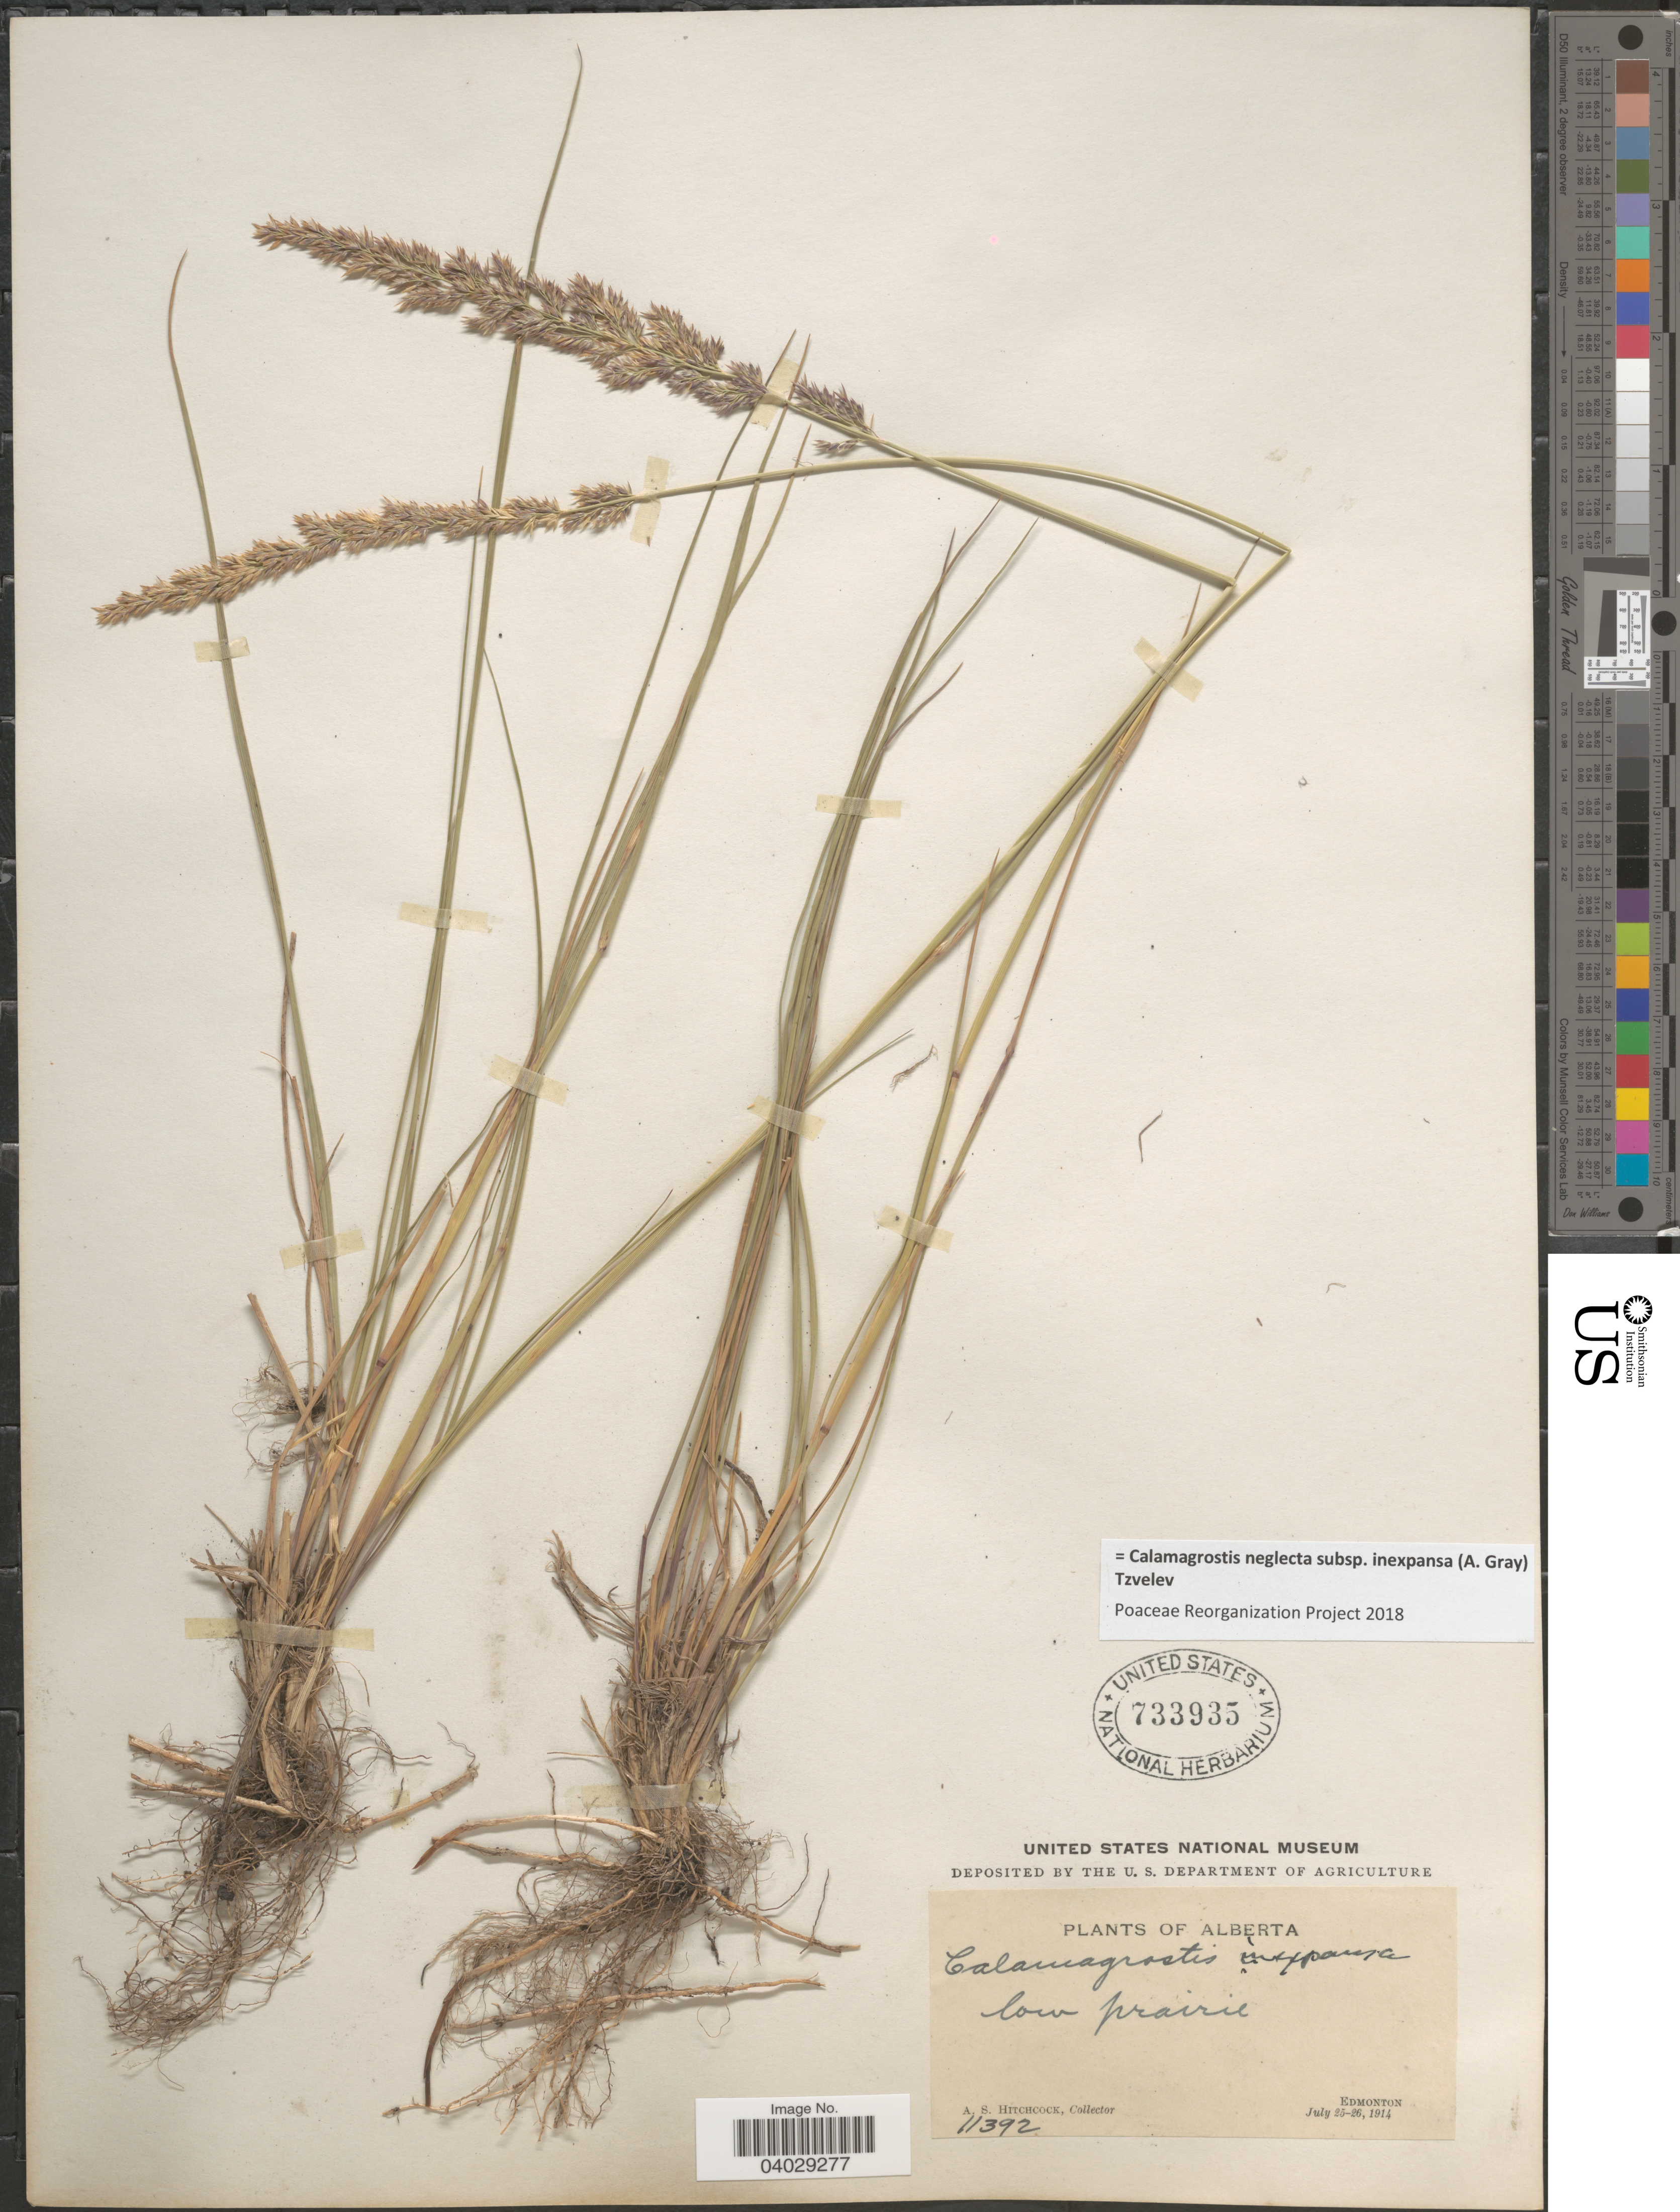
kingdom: Plantae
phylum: Tracheophyta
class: Liliopsida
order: Poales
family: Poaceae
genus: Calamagrostis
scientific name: Calamagrostis neglecta subsp. inexpansa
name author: (A. Gray) Tzvelev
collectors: A. S. Hitchcock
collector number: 11392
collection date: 1914-07-25/1914-07-26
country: Canada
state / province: Alberta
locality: Edmonton.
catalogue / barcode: US 733935